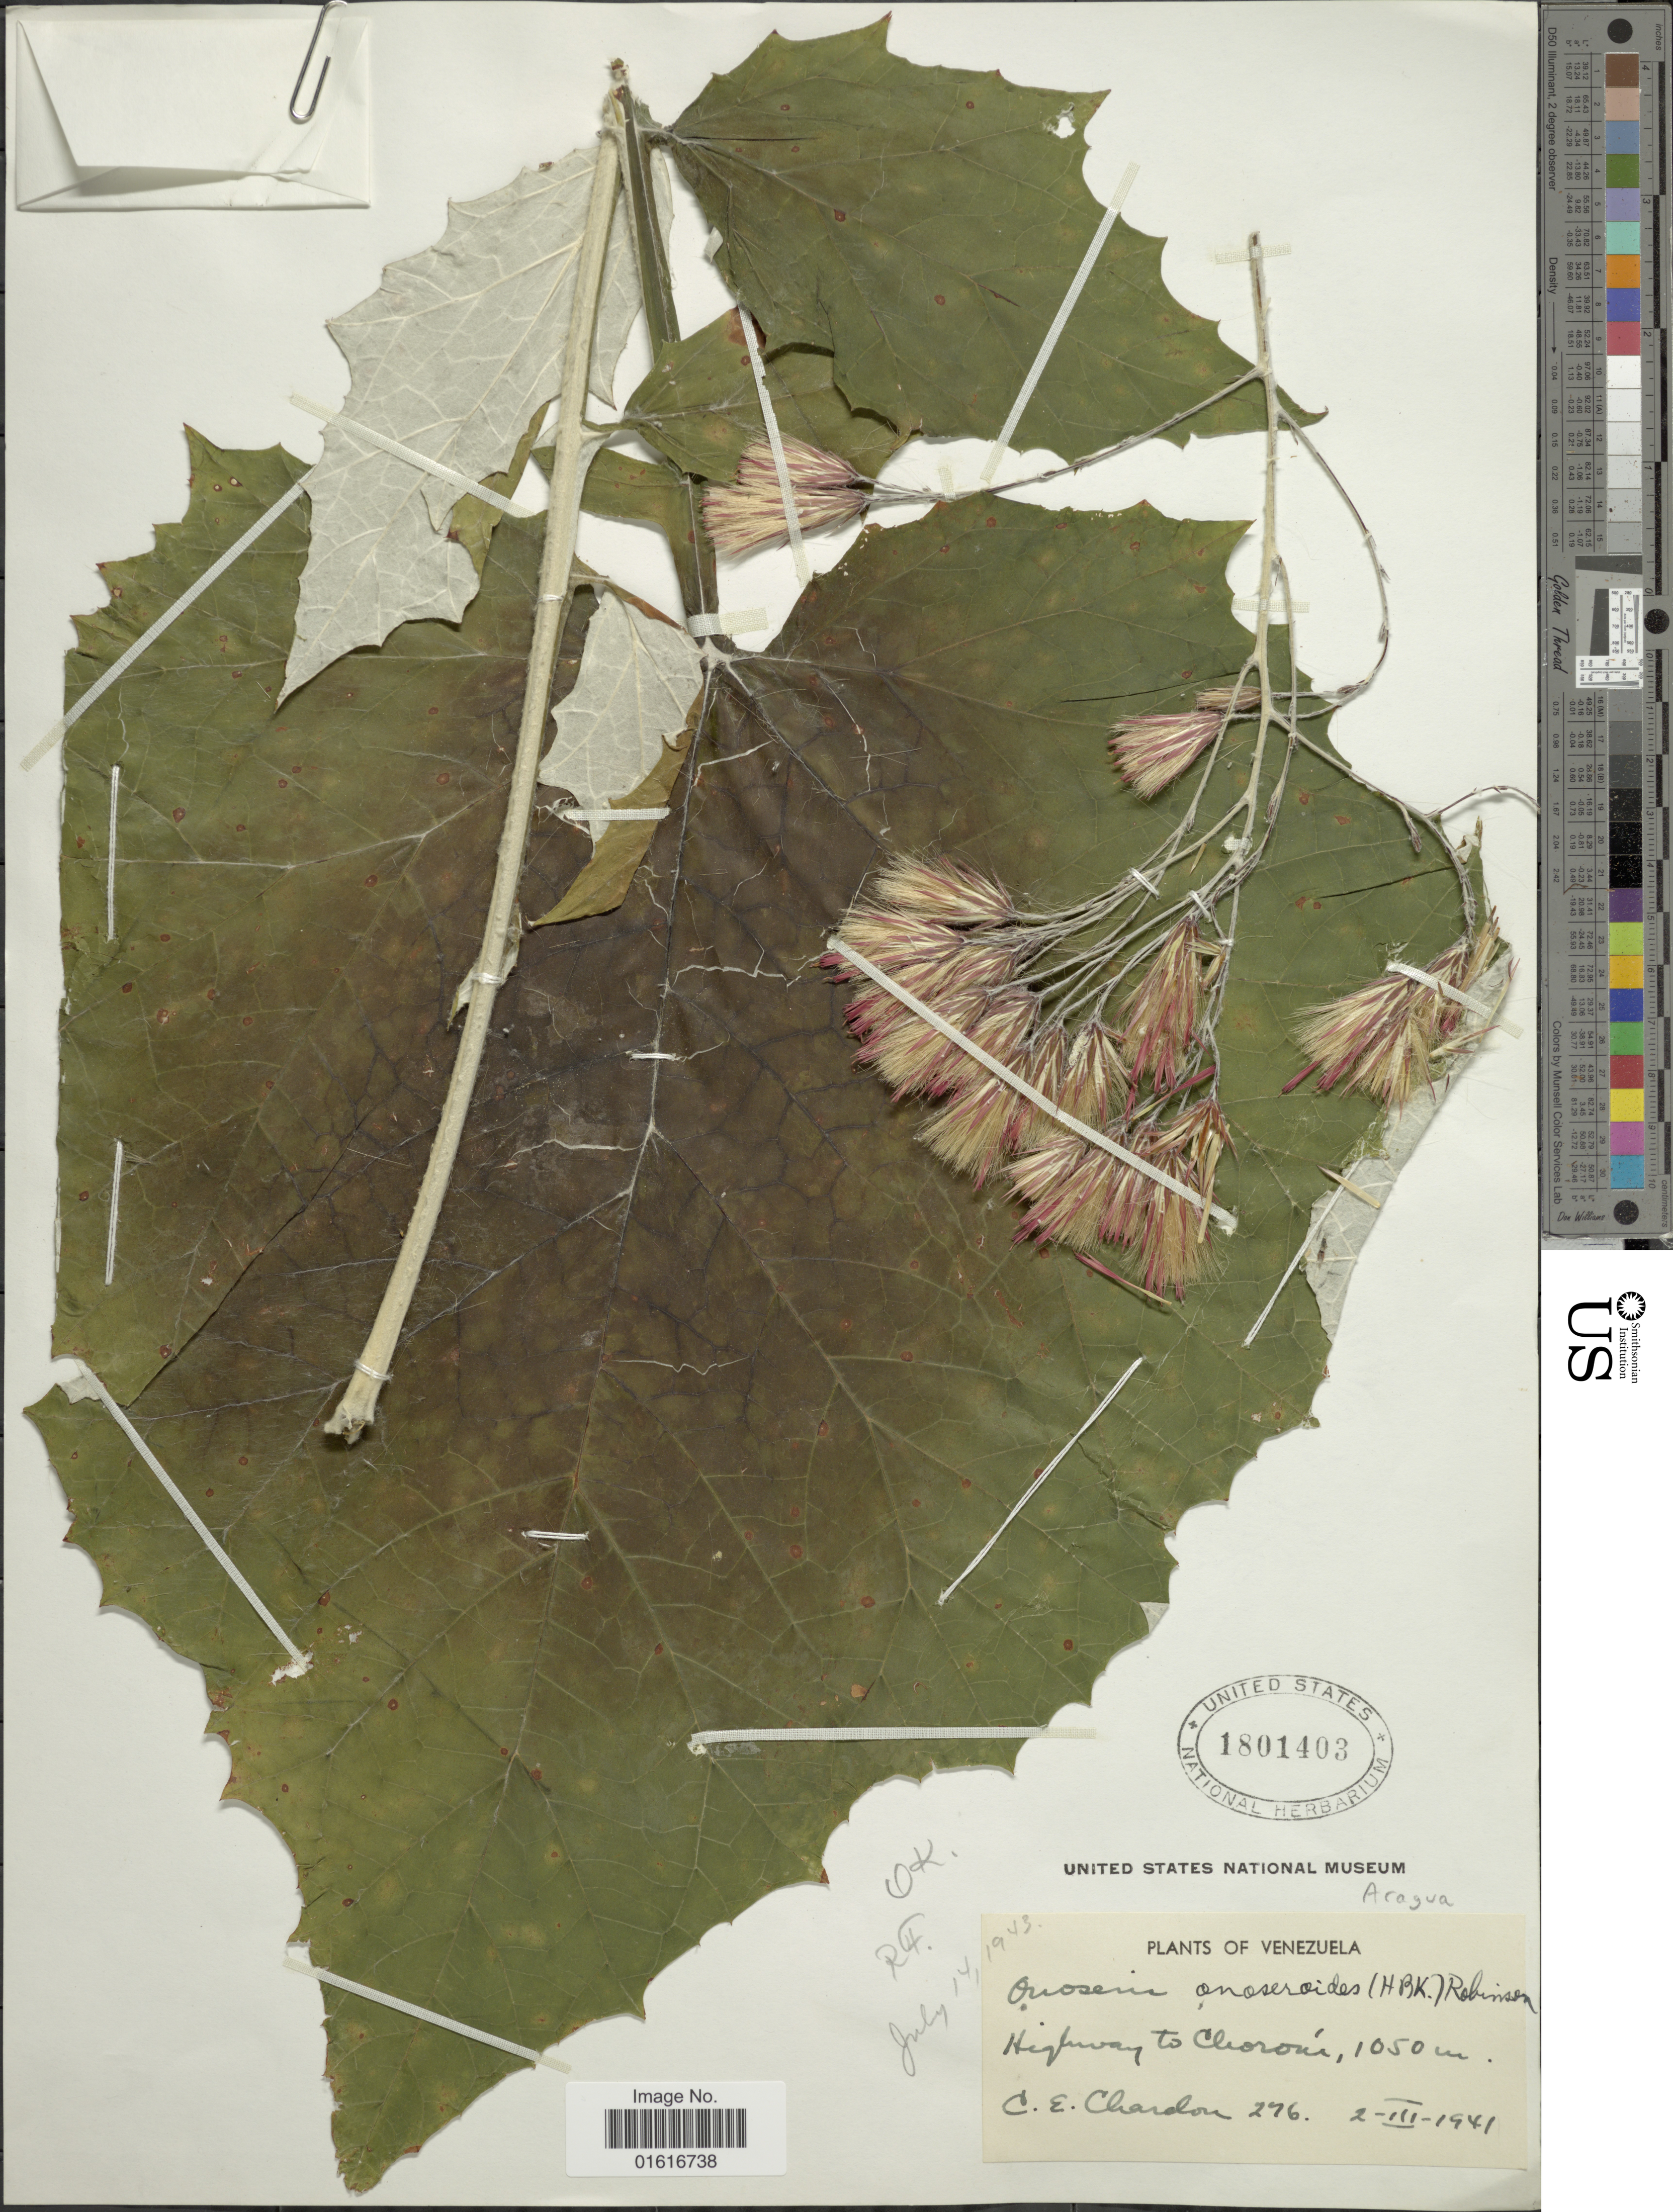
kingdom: Plantae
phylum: Tracheophyta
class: Magnoliopsida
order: Asterales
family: Asteraceae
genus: Onoseris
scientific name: Onoseris onoseroides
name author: (Kunth) B.L. Rob.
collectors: C. E. Chardón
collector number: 276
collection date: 1941-03-02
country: Venezuela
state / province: Aragua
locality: Highway to Choroni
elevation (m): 1050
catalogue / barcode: US 1801403